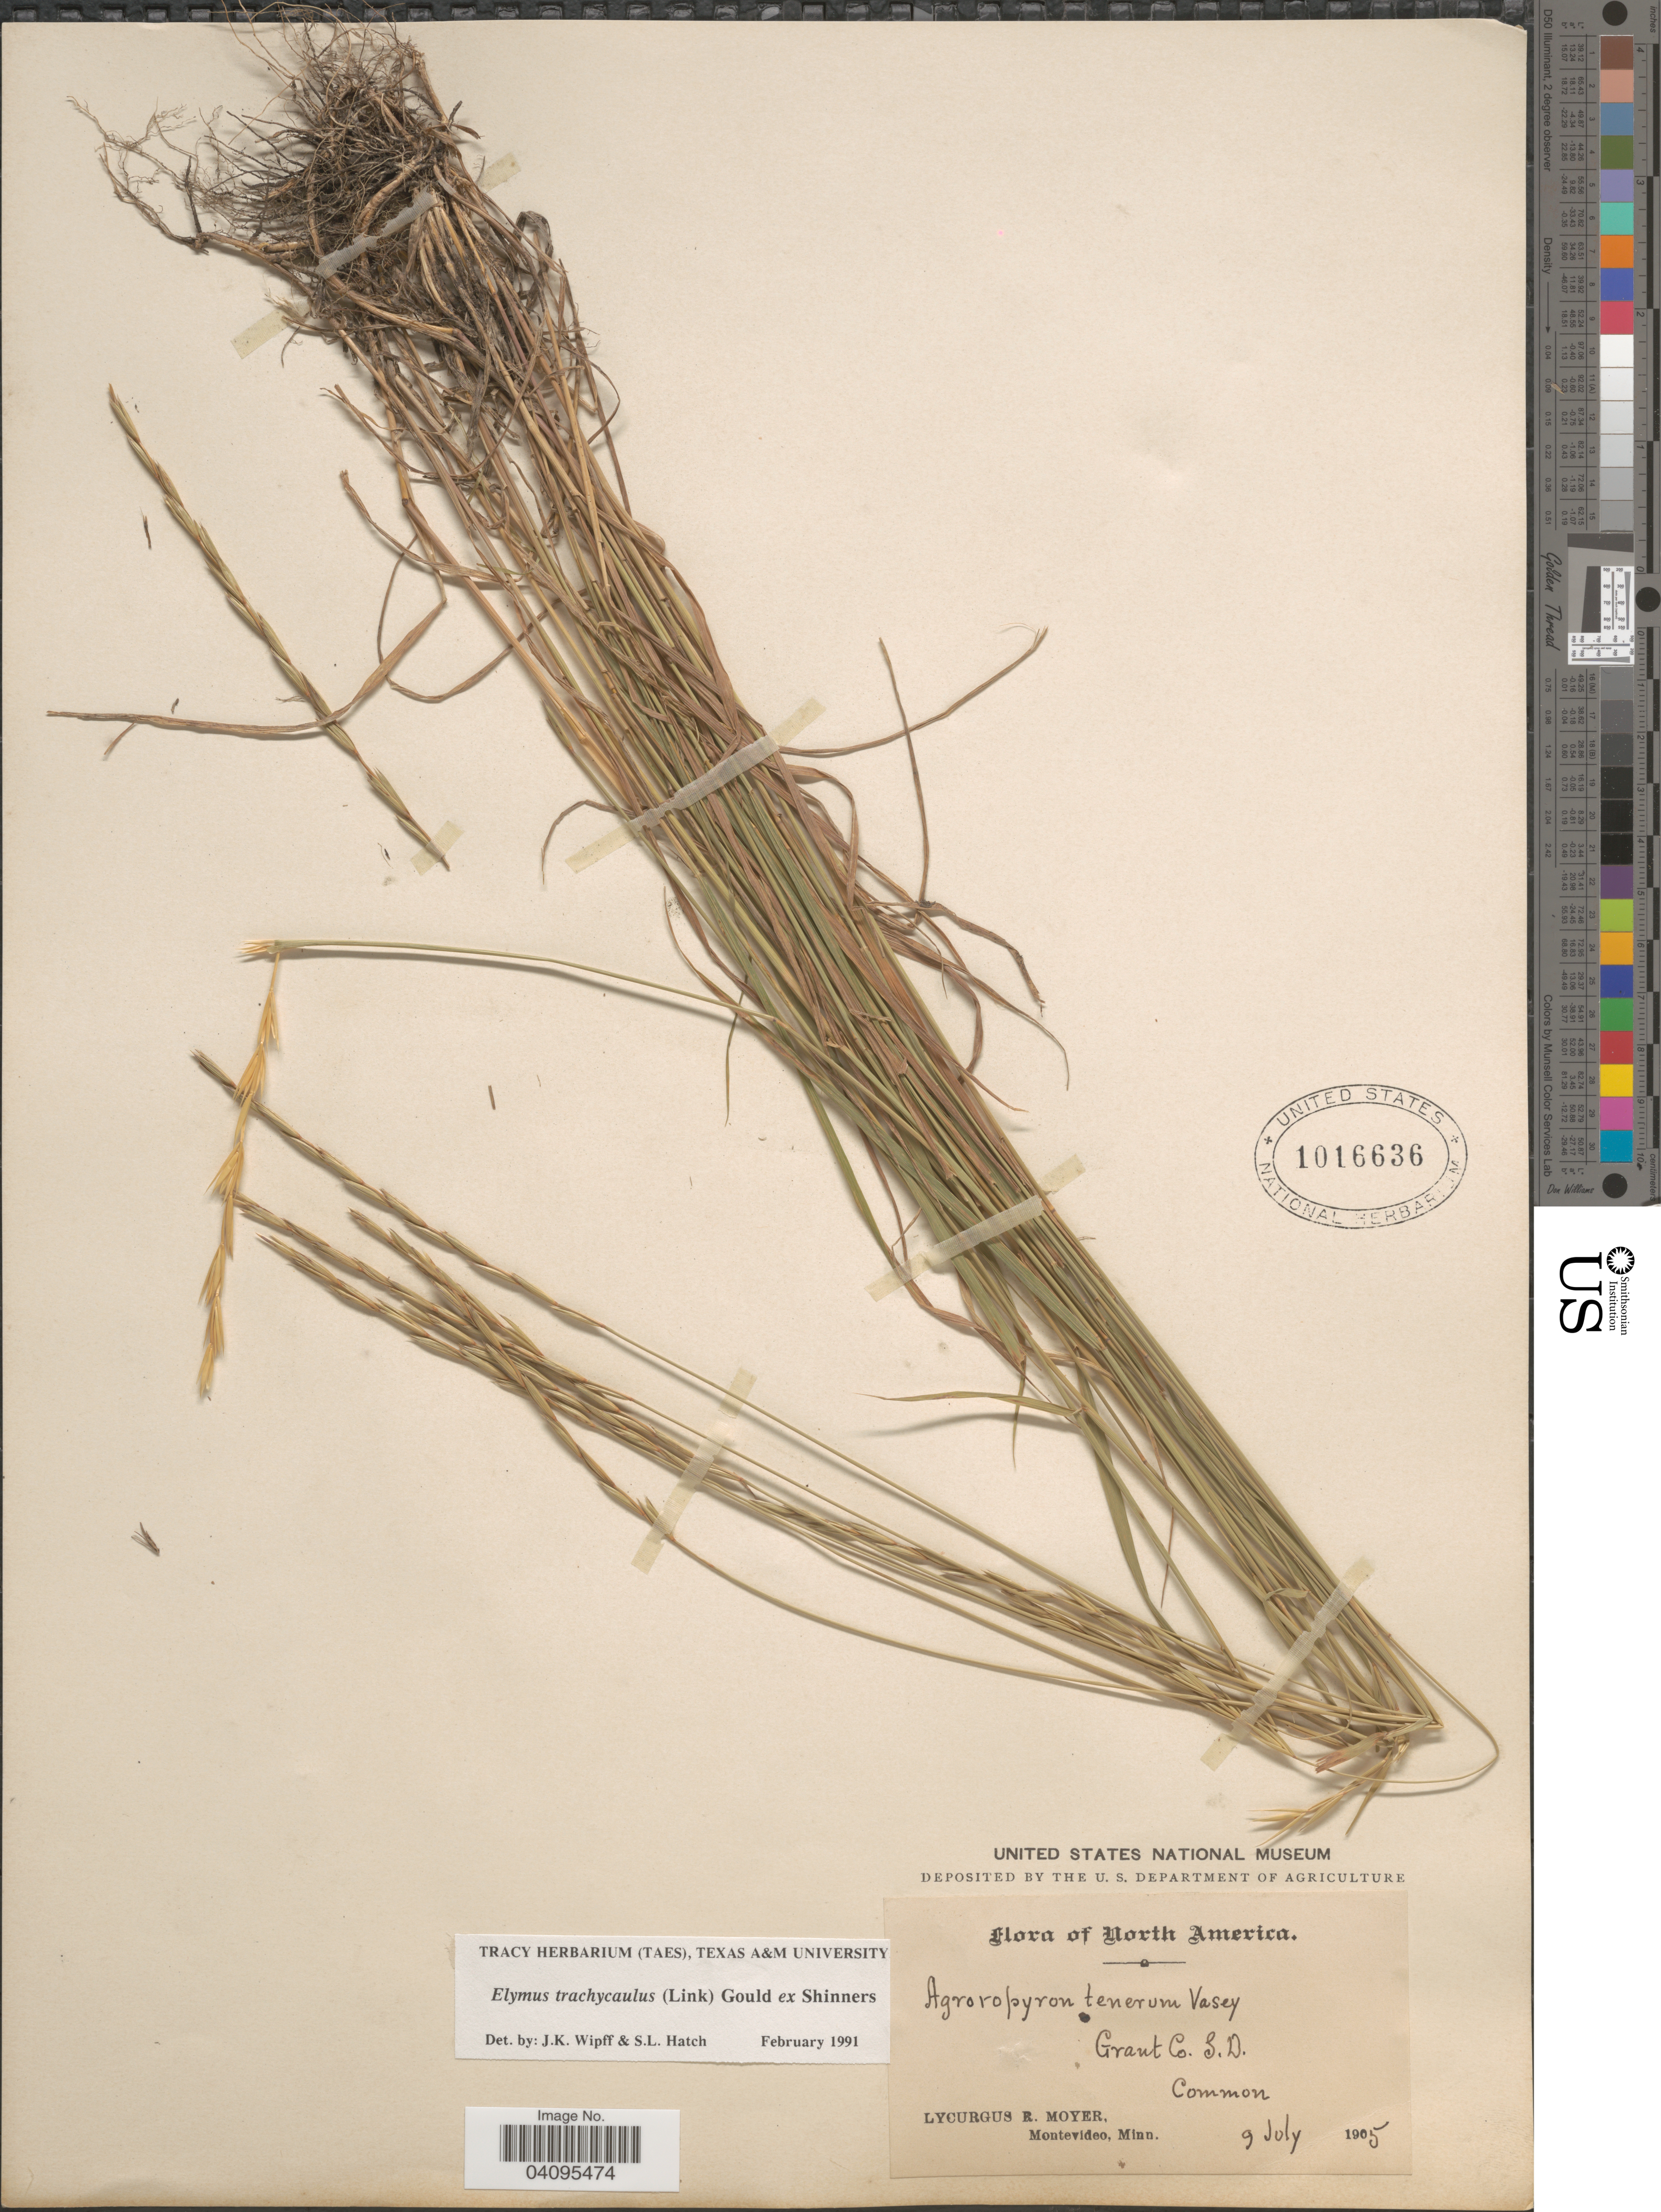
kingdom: Plantae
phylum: Tracheophyta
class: Liliopsida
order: Poales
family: Poaceae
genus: Elymus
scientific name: Elymus trachycaulus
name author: (Link) Gould ex Shinners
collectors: L. Moyer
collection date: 1905-07-09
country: United States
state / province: South Dakota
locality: Grant Co.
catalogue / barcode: US 1016636